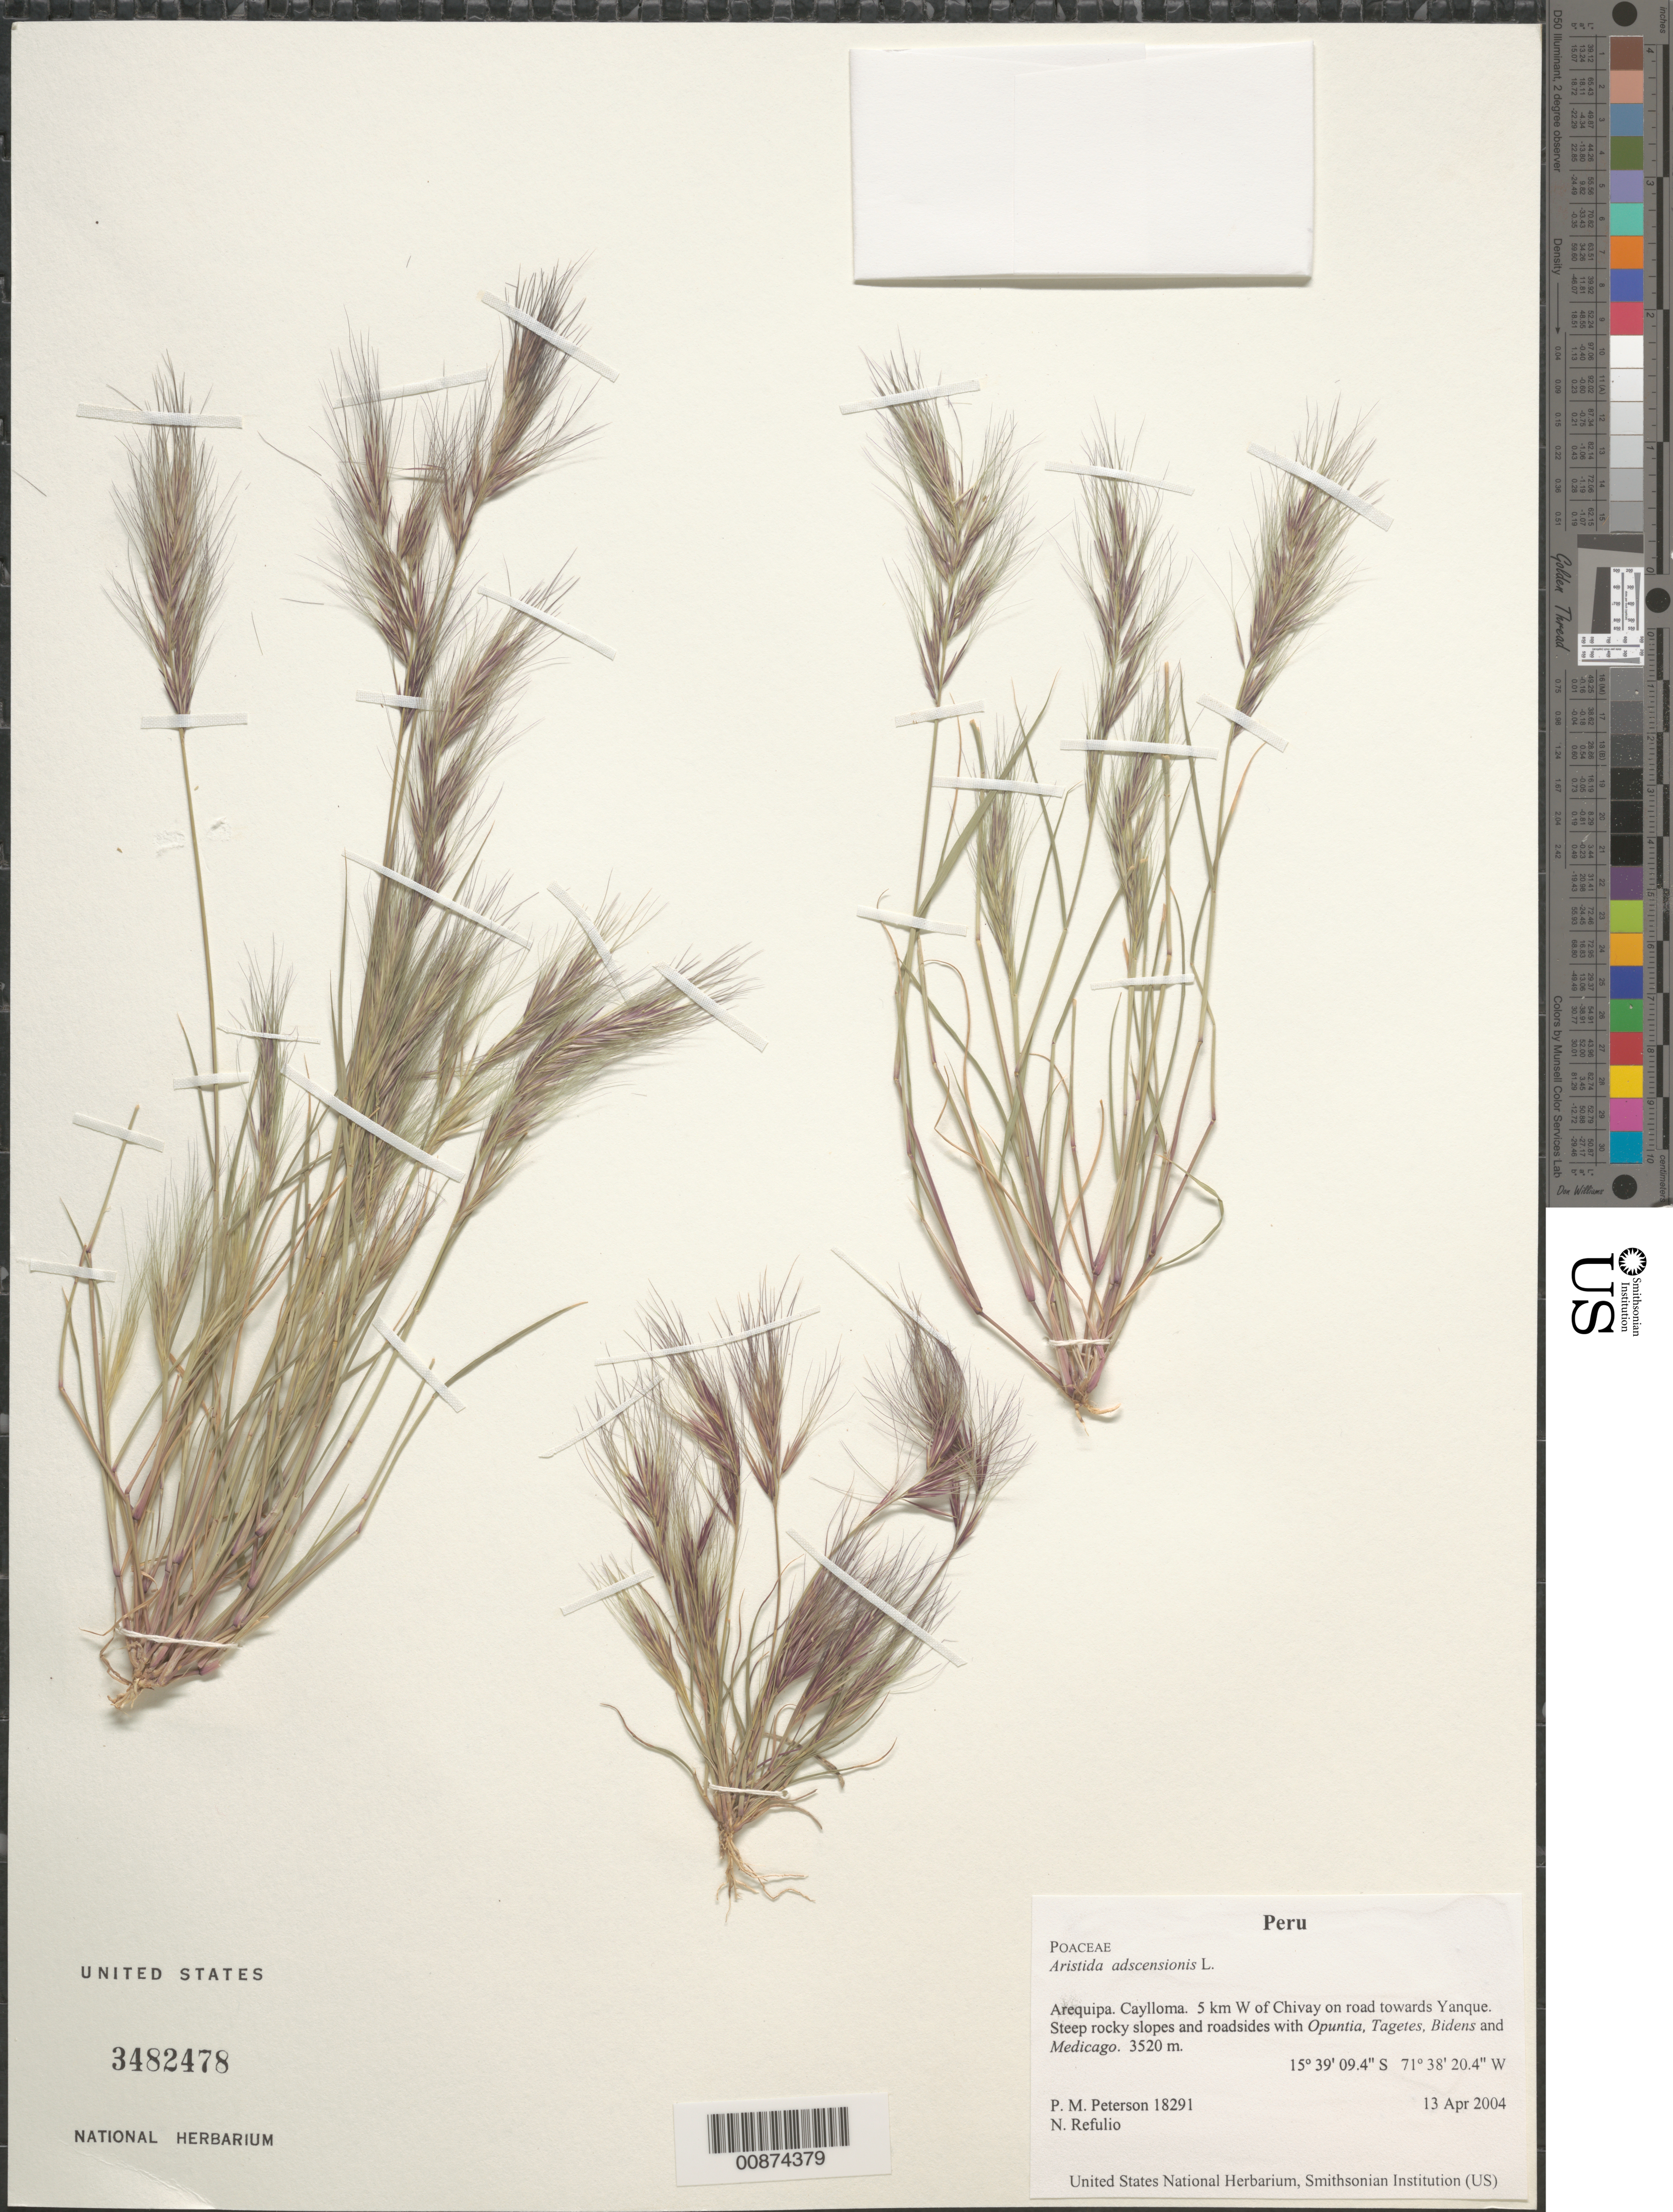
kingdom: Plantae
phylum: Tracheophyta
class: Liliopsida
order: Poales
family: Poaceae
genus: Aristida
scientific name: Aristida adscensionis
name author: L.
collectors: P. M. Peterson & N. Refulio-Rodríguez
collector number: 18291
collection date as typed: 13 Apr 2004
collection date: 2004-04-13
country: Peru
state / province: Arequipa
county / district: Caylloma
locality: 5 km W of Chivay on road towards Yanque. Steep rocky slopes and roadsides with Opuntia, Tagetes, Bidens and Medicago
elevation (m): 3520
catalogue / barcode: US 3482478